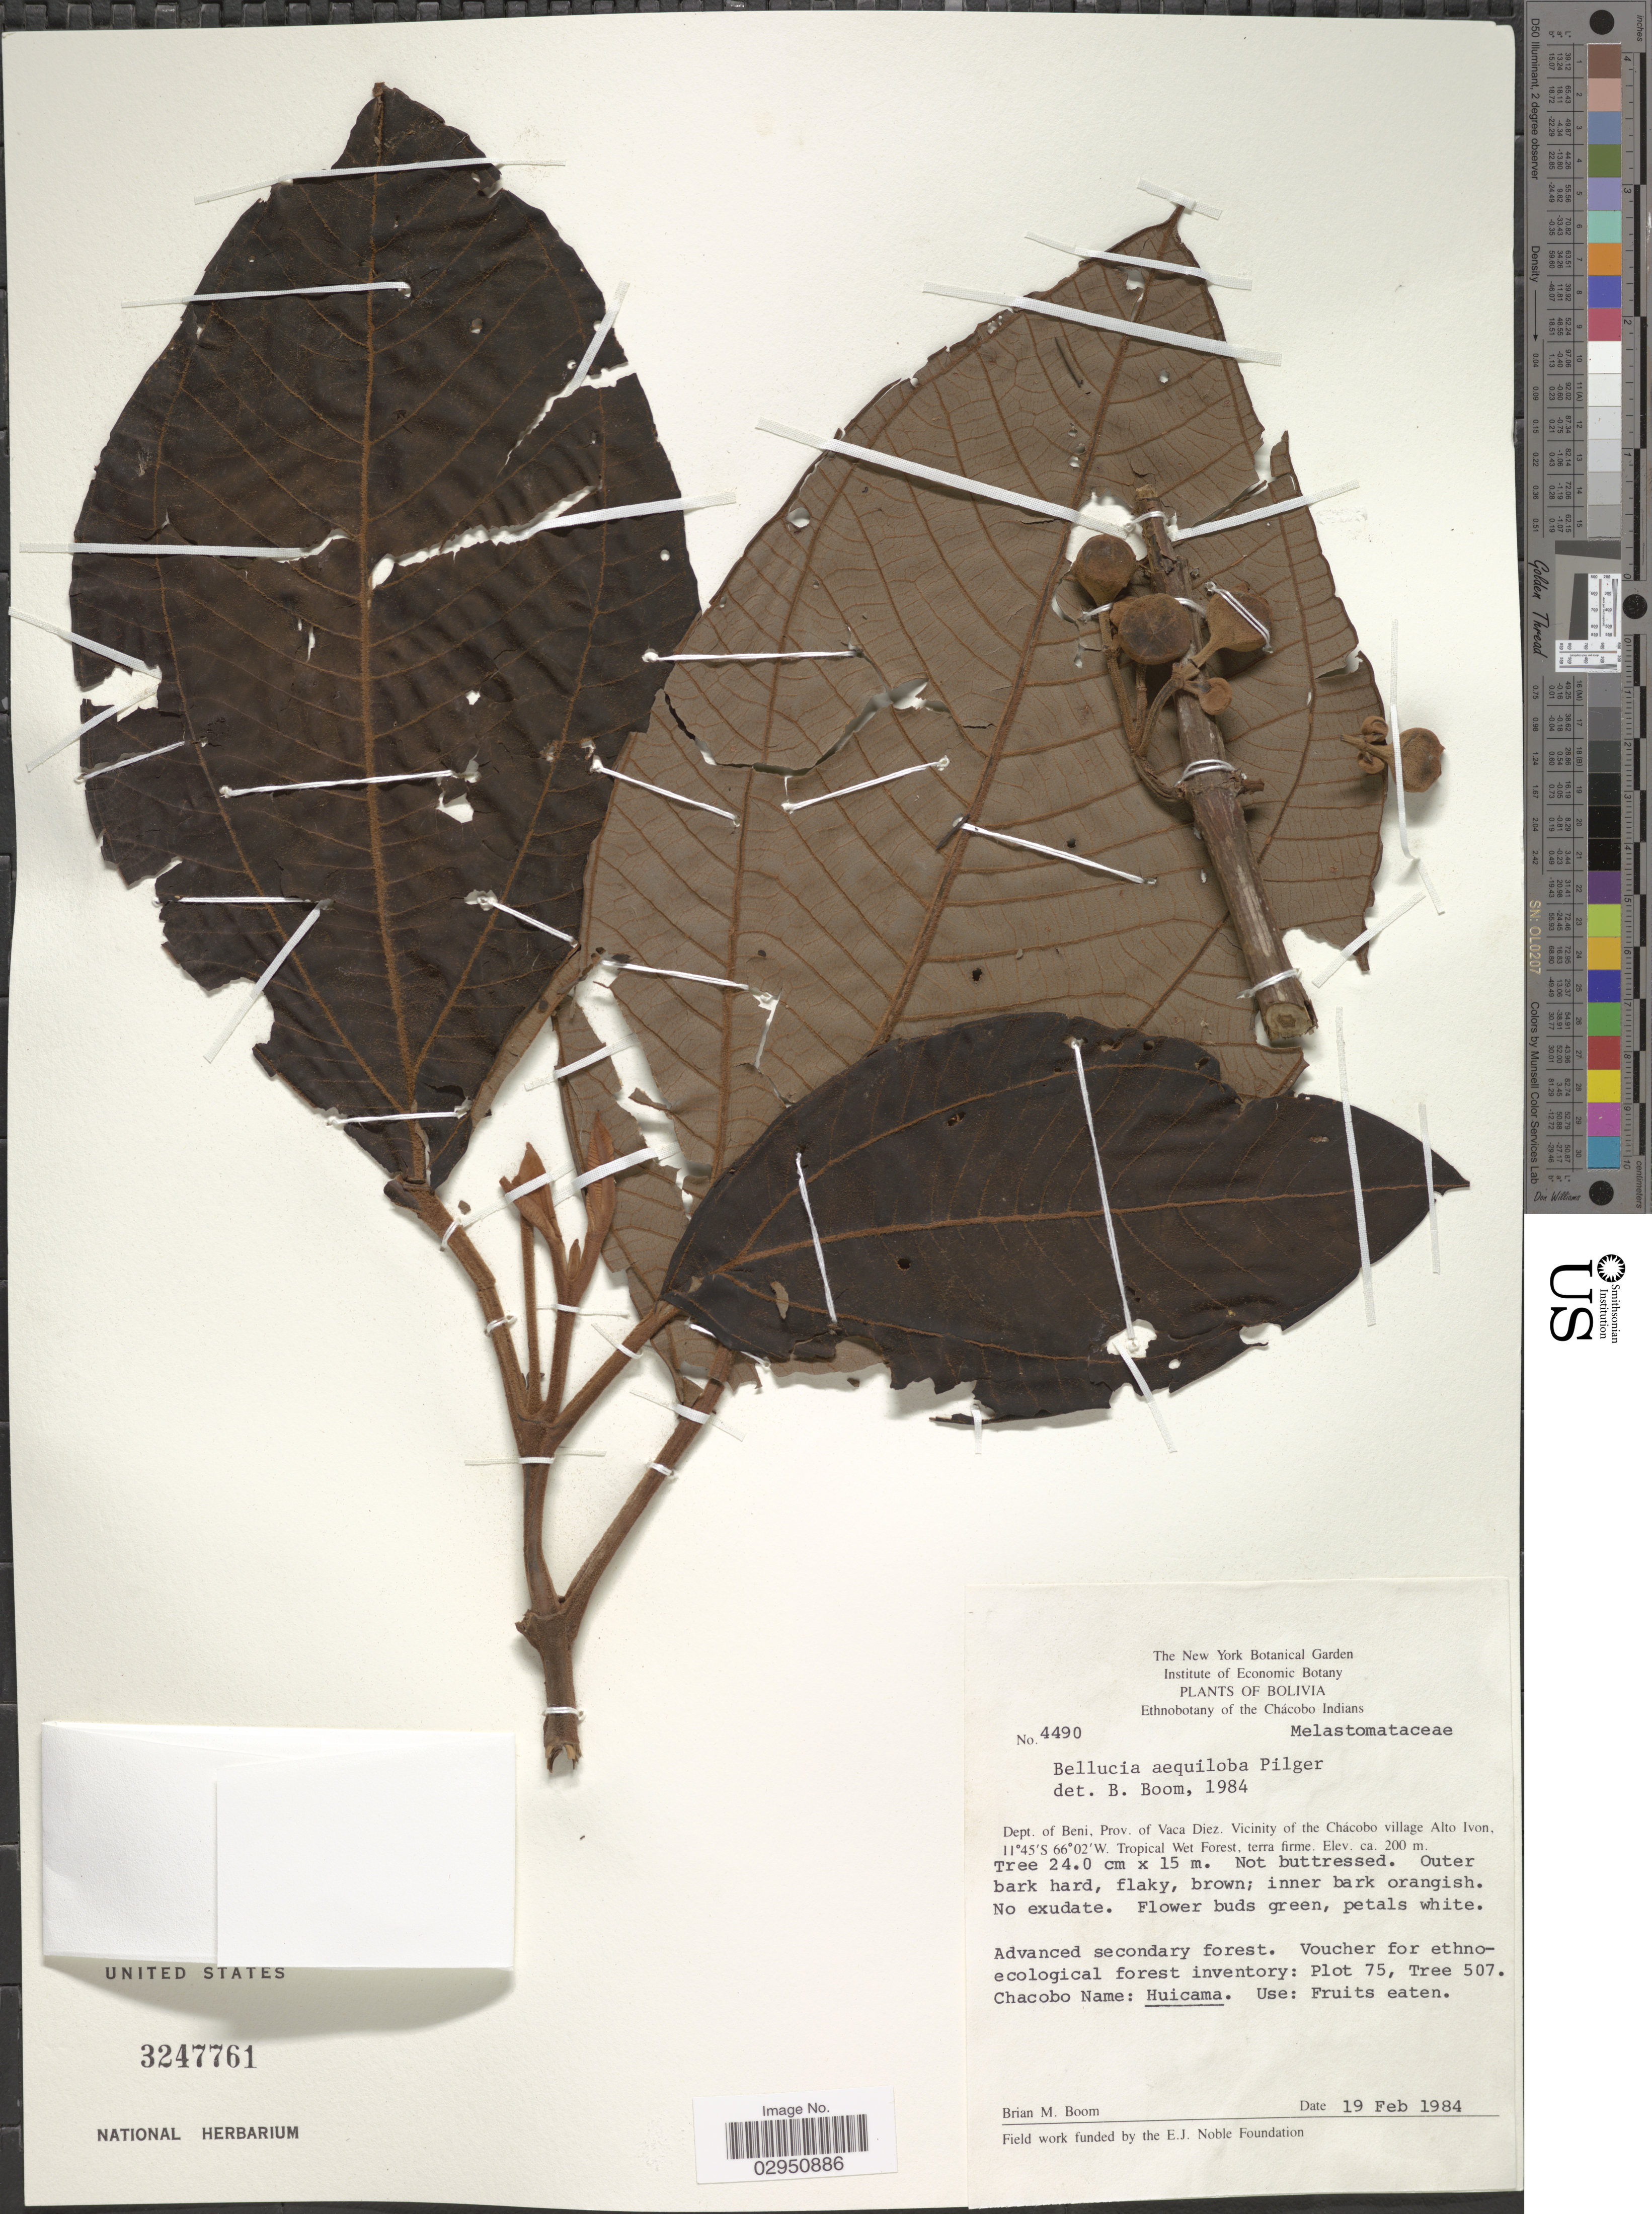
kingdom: Plantae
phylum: Tracheophyta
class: Magnoliopsida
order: Myrtales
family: Melastomataceae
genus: Bellucia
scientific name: Bellucia aequiloba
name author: Pilg.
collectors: B. M. Boom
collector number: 4490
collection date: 1984-02-19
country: Bolivia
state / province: Beni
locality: Dept. of Beni, Prov. of Vaca Diez. Vicinity of the Chácobo village Alto Ivon.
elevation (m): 200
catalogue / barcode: US 3247761